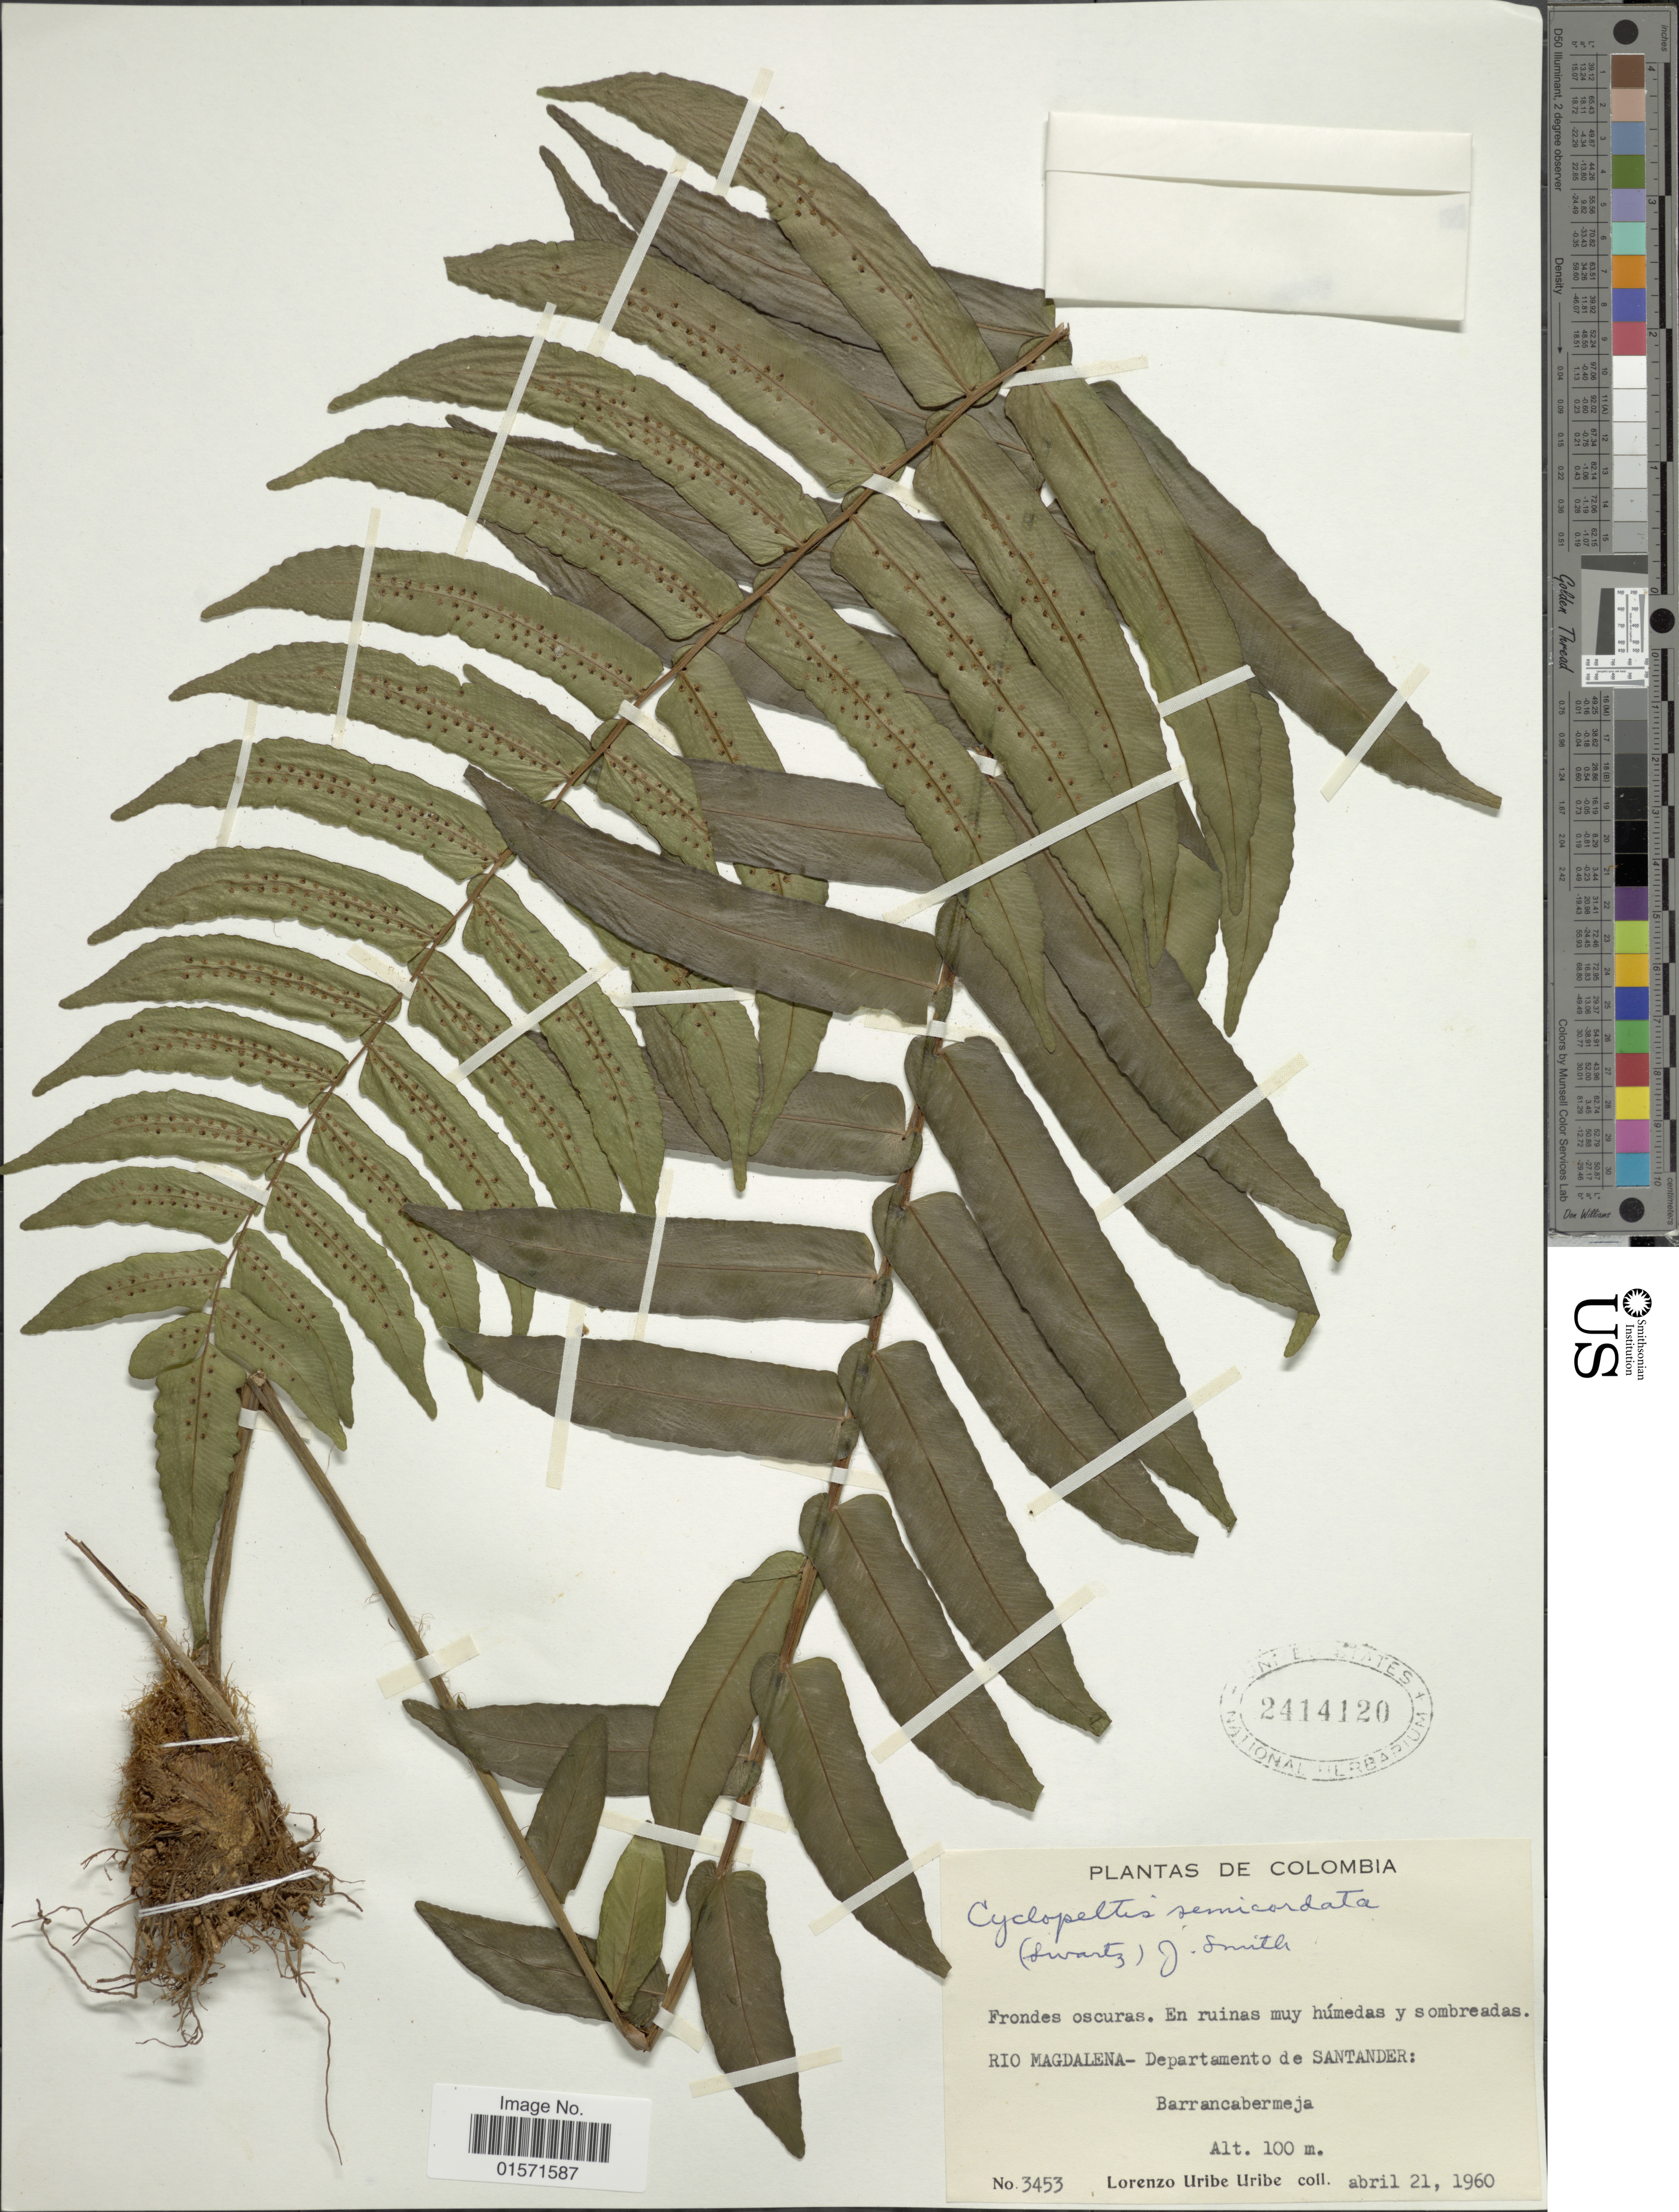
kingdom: Plantae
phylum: Tracheophyta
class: Polypodiopsida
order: Polypodiales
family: Lomariopsidaceae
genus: Cyclopeltis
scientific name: Cyclopeltis semicordata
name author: (Sw.) J. Sm.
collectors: L. Uribe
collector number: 3453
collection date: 1960-04-21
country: Colombia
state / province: Santander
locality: Frondes oscuras. En ruinas muy humedas y sombreadas. Rio Magdalena - Departamento de Santander: Barrancabermeja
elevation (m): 100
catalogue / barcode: US 2414120